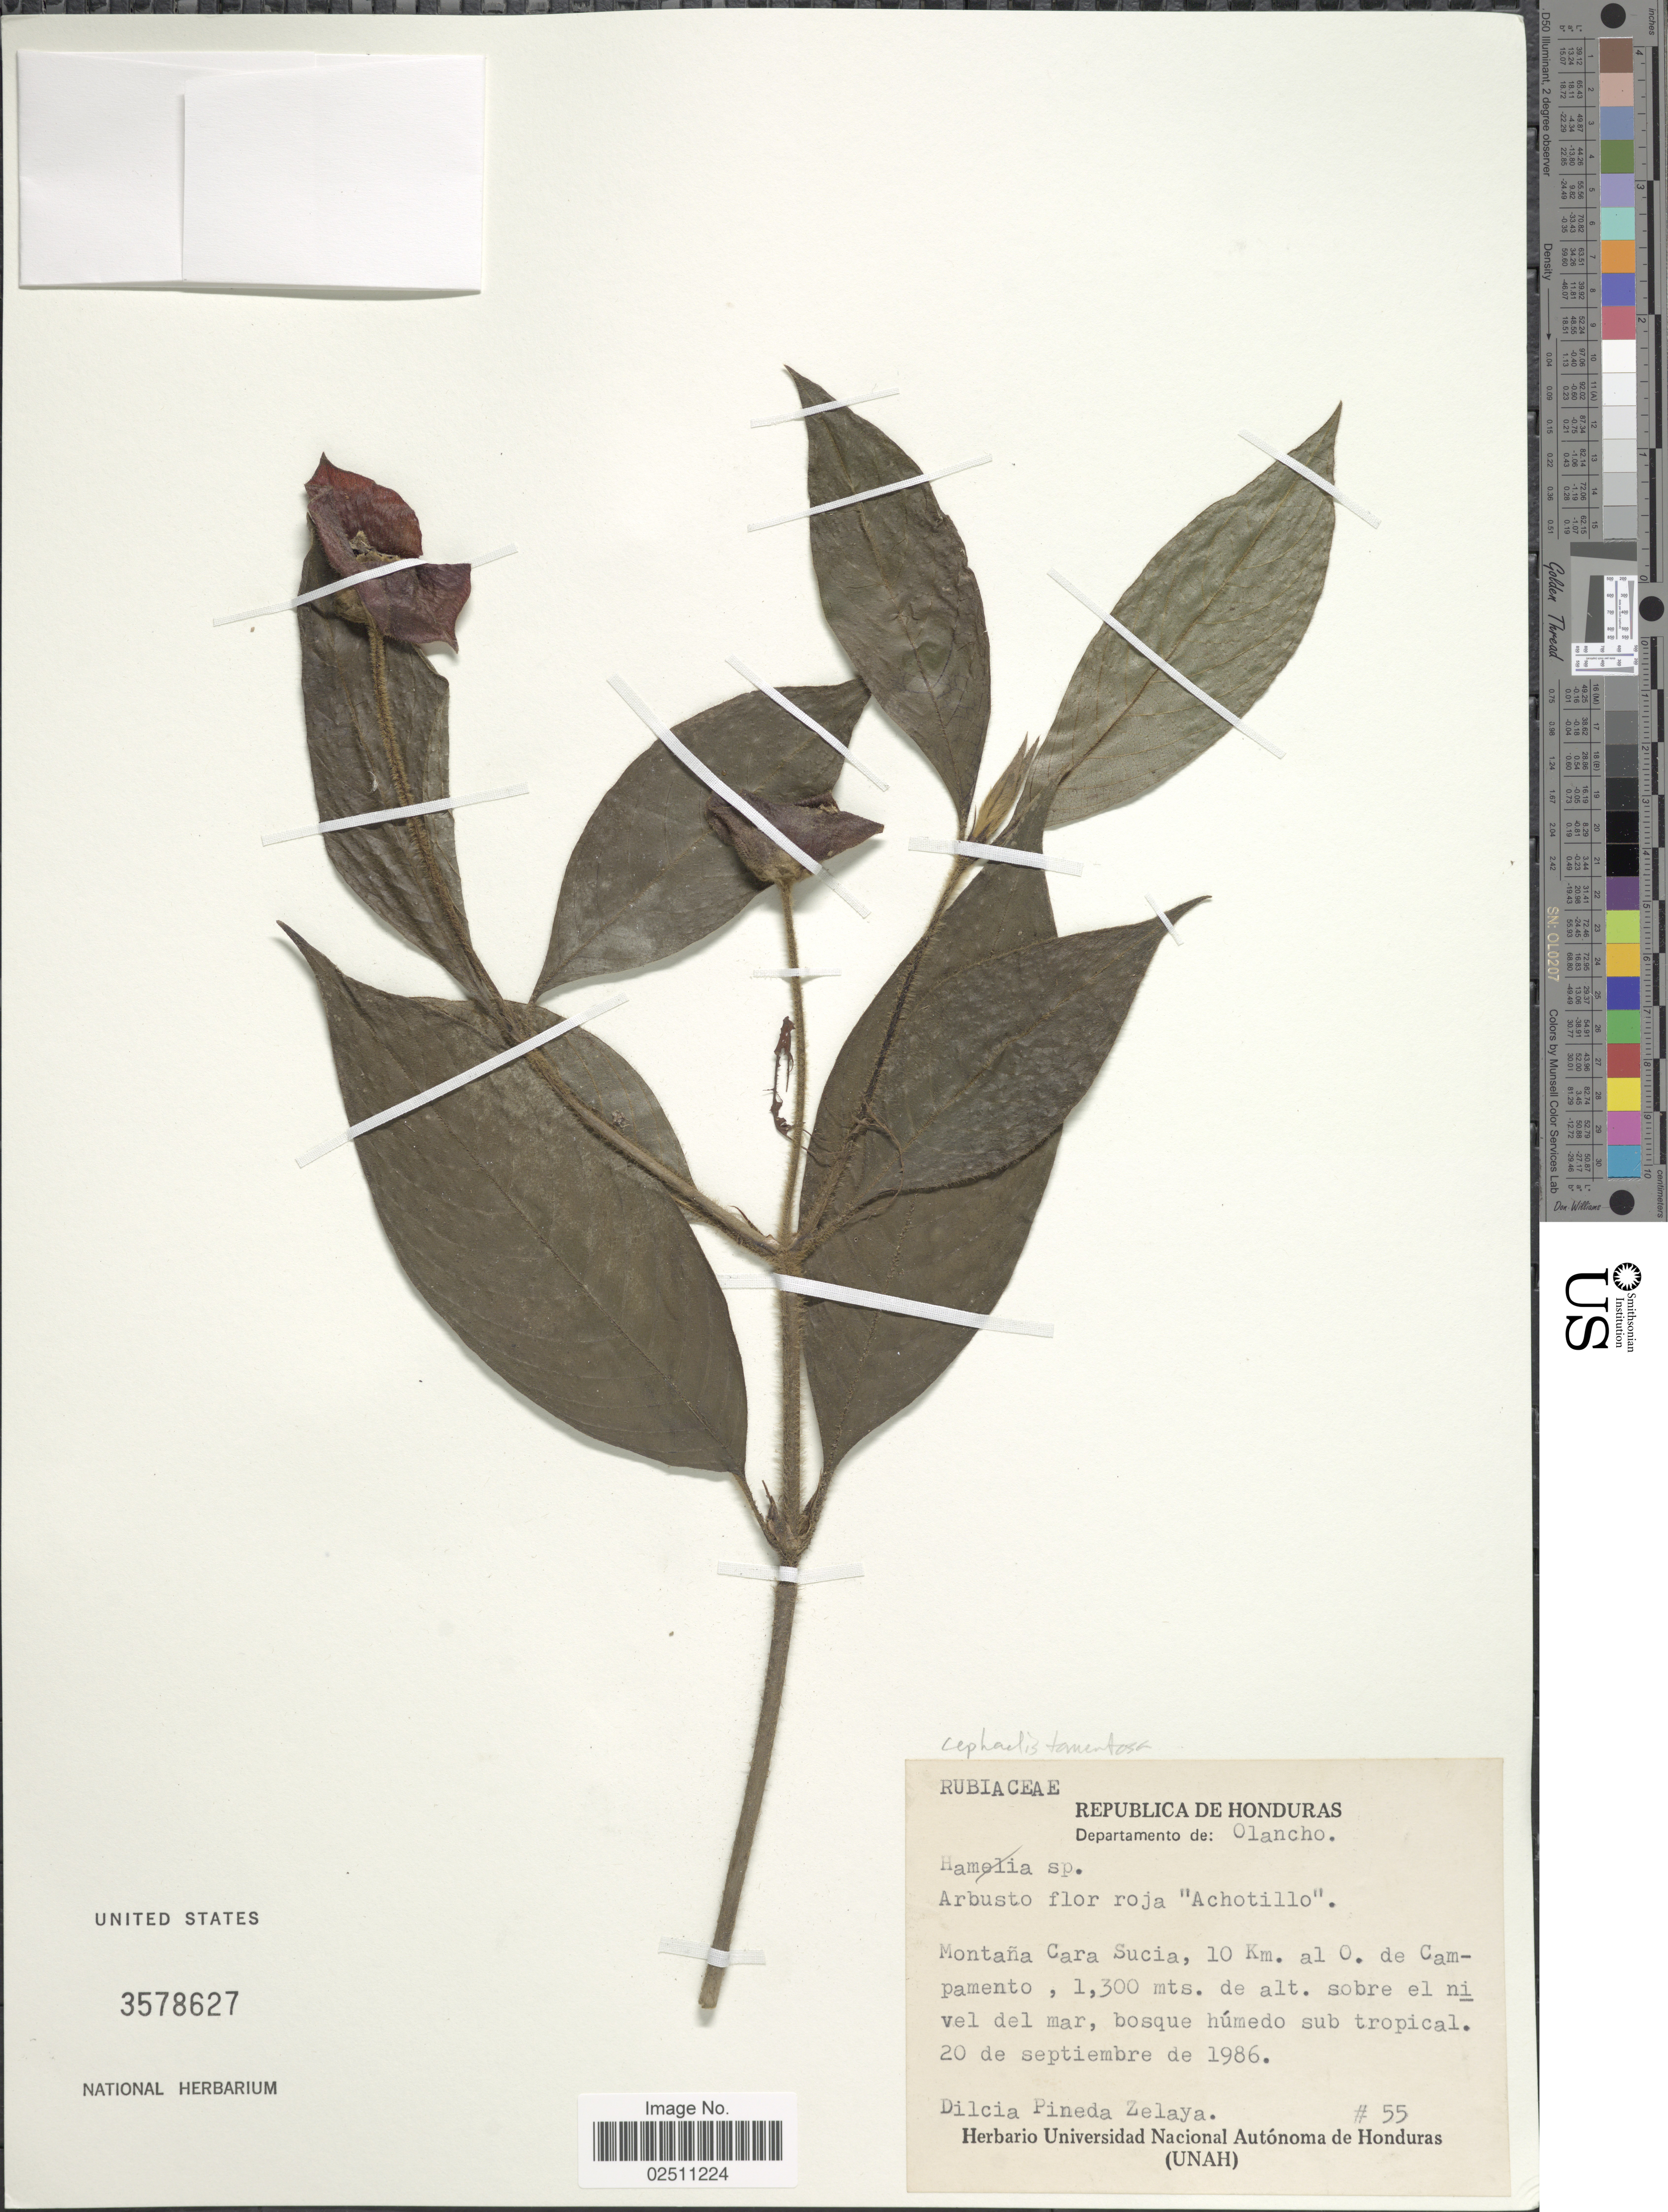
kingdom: Plantae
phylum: Tracheophyta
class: Magnoliopsida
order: Gentianales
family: Rubiaceae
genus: Psychotria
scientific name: Psychotria poeppigiana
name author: Müll. Arg.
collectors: D. Zelaya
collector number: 55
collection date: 1986-09-20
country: Honduras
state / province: Olancho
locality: Montana Cara Sucia, 10 km. al O. de Campamento, sobre el nivel del mar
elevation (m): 1300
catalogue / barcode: US 3578627